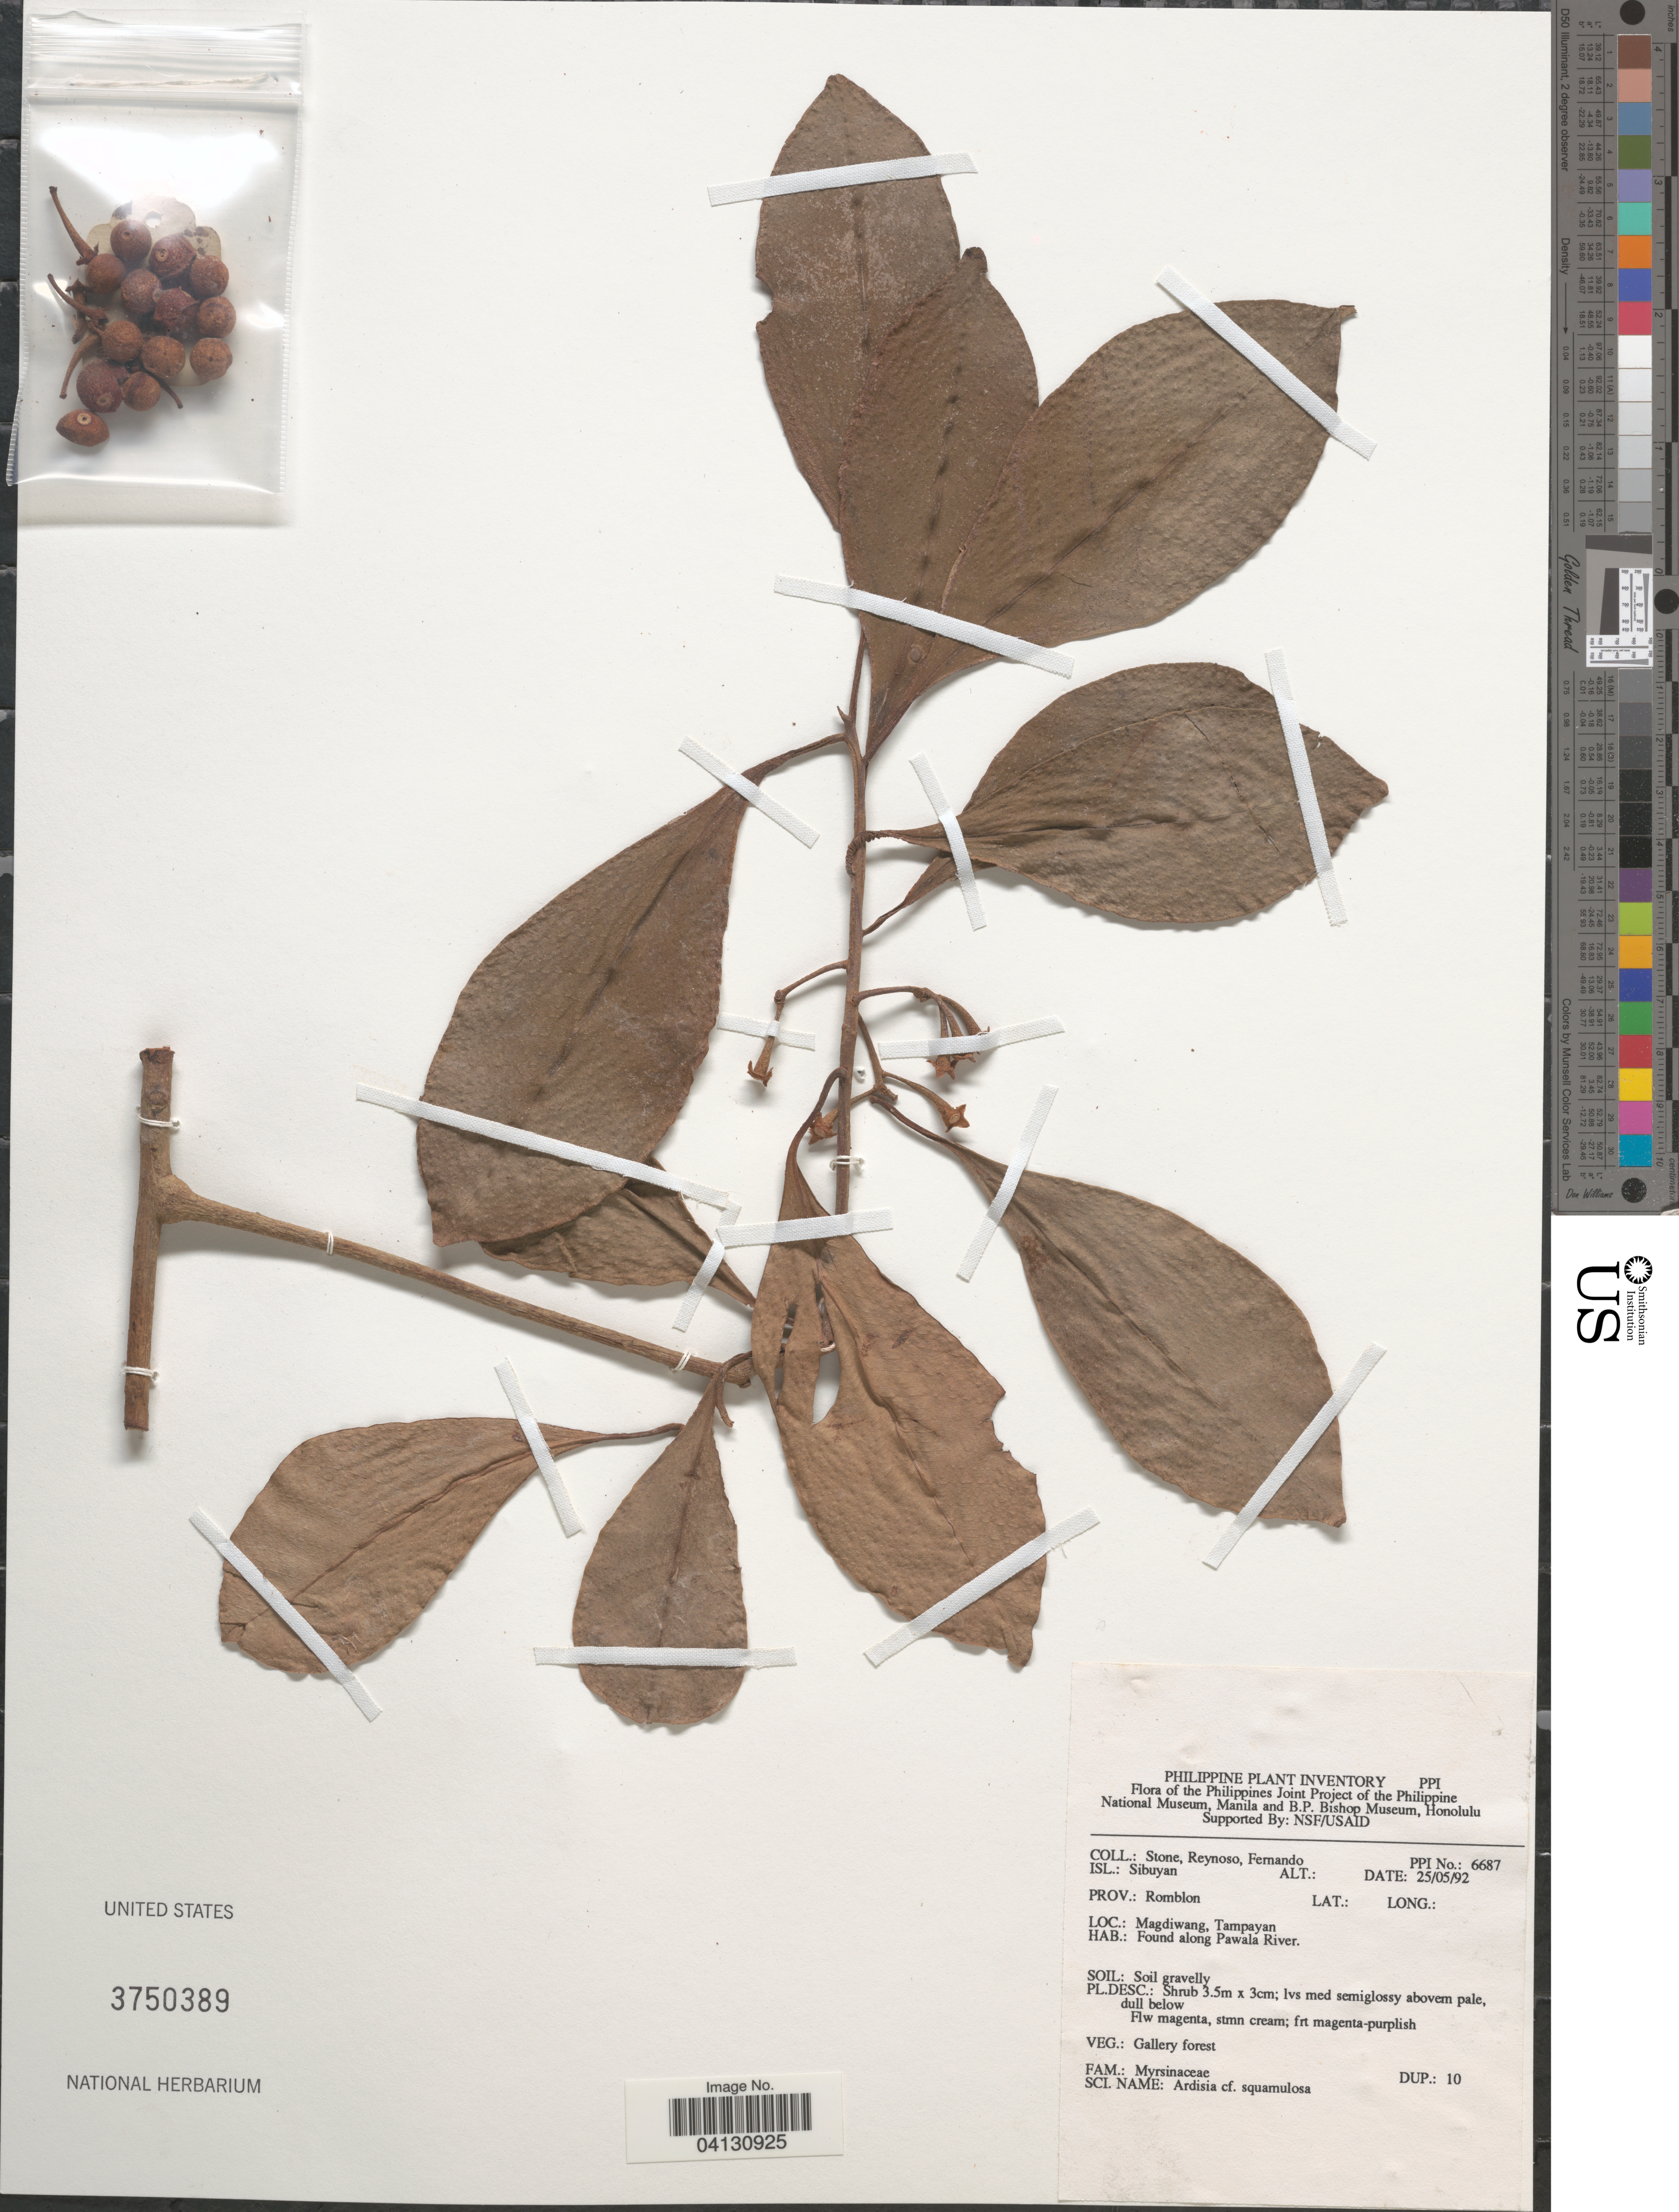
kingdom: Plantae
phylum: Tracheophyta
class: Magnoliopsida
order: Ericales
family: Primulaceae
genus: Ardisia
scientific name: Ardisia squamulosa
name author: C. Presl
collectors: -. Stone, E. Reynoso & -- Fernando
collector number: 6687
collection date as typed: Transcribed d/m/y: 25/5/92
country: Philippines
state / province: Western Visayas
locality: Isl.: Sibuyan. Prov.: Romblon. Magdiwang, Tampayan. Found along Pawala River.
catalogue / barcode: US 3750389